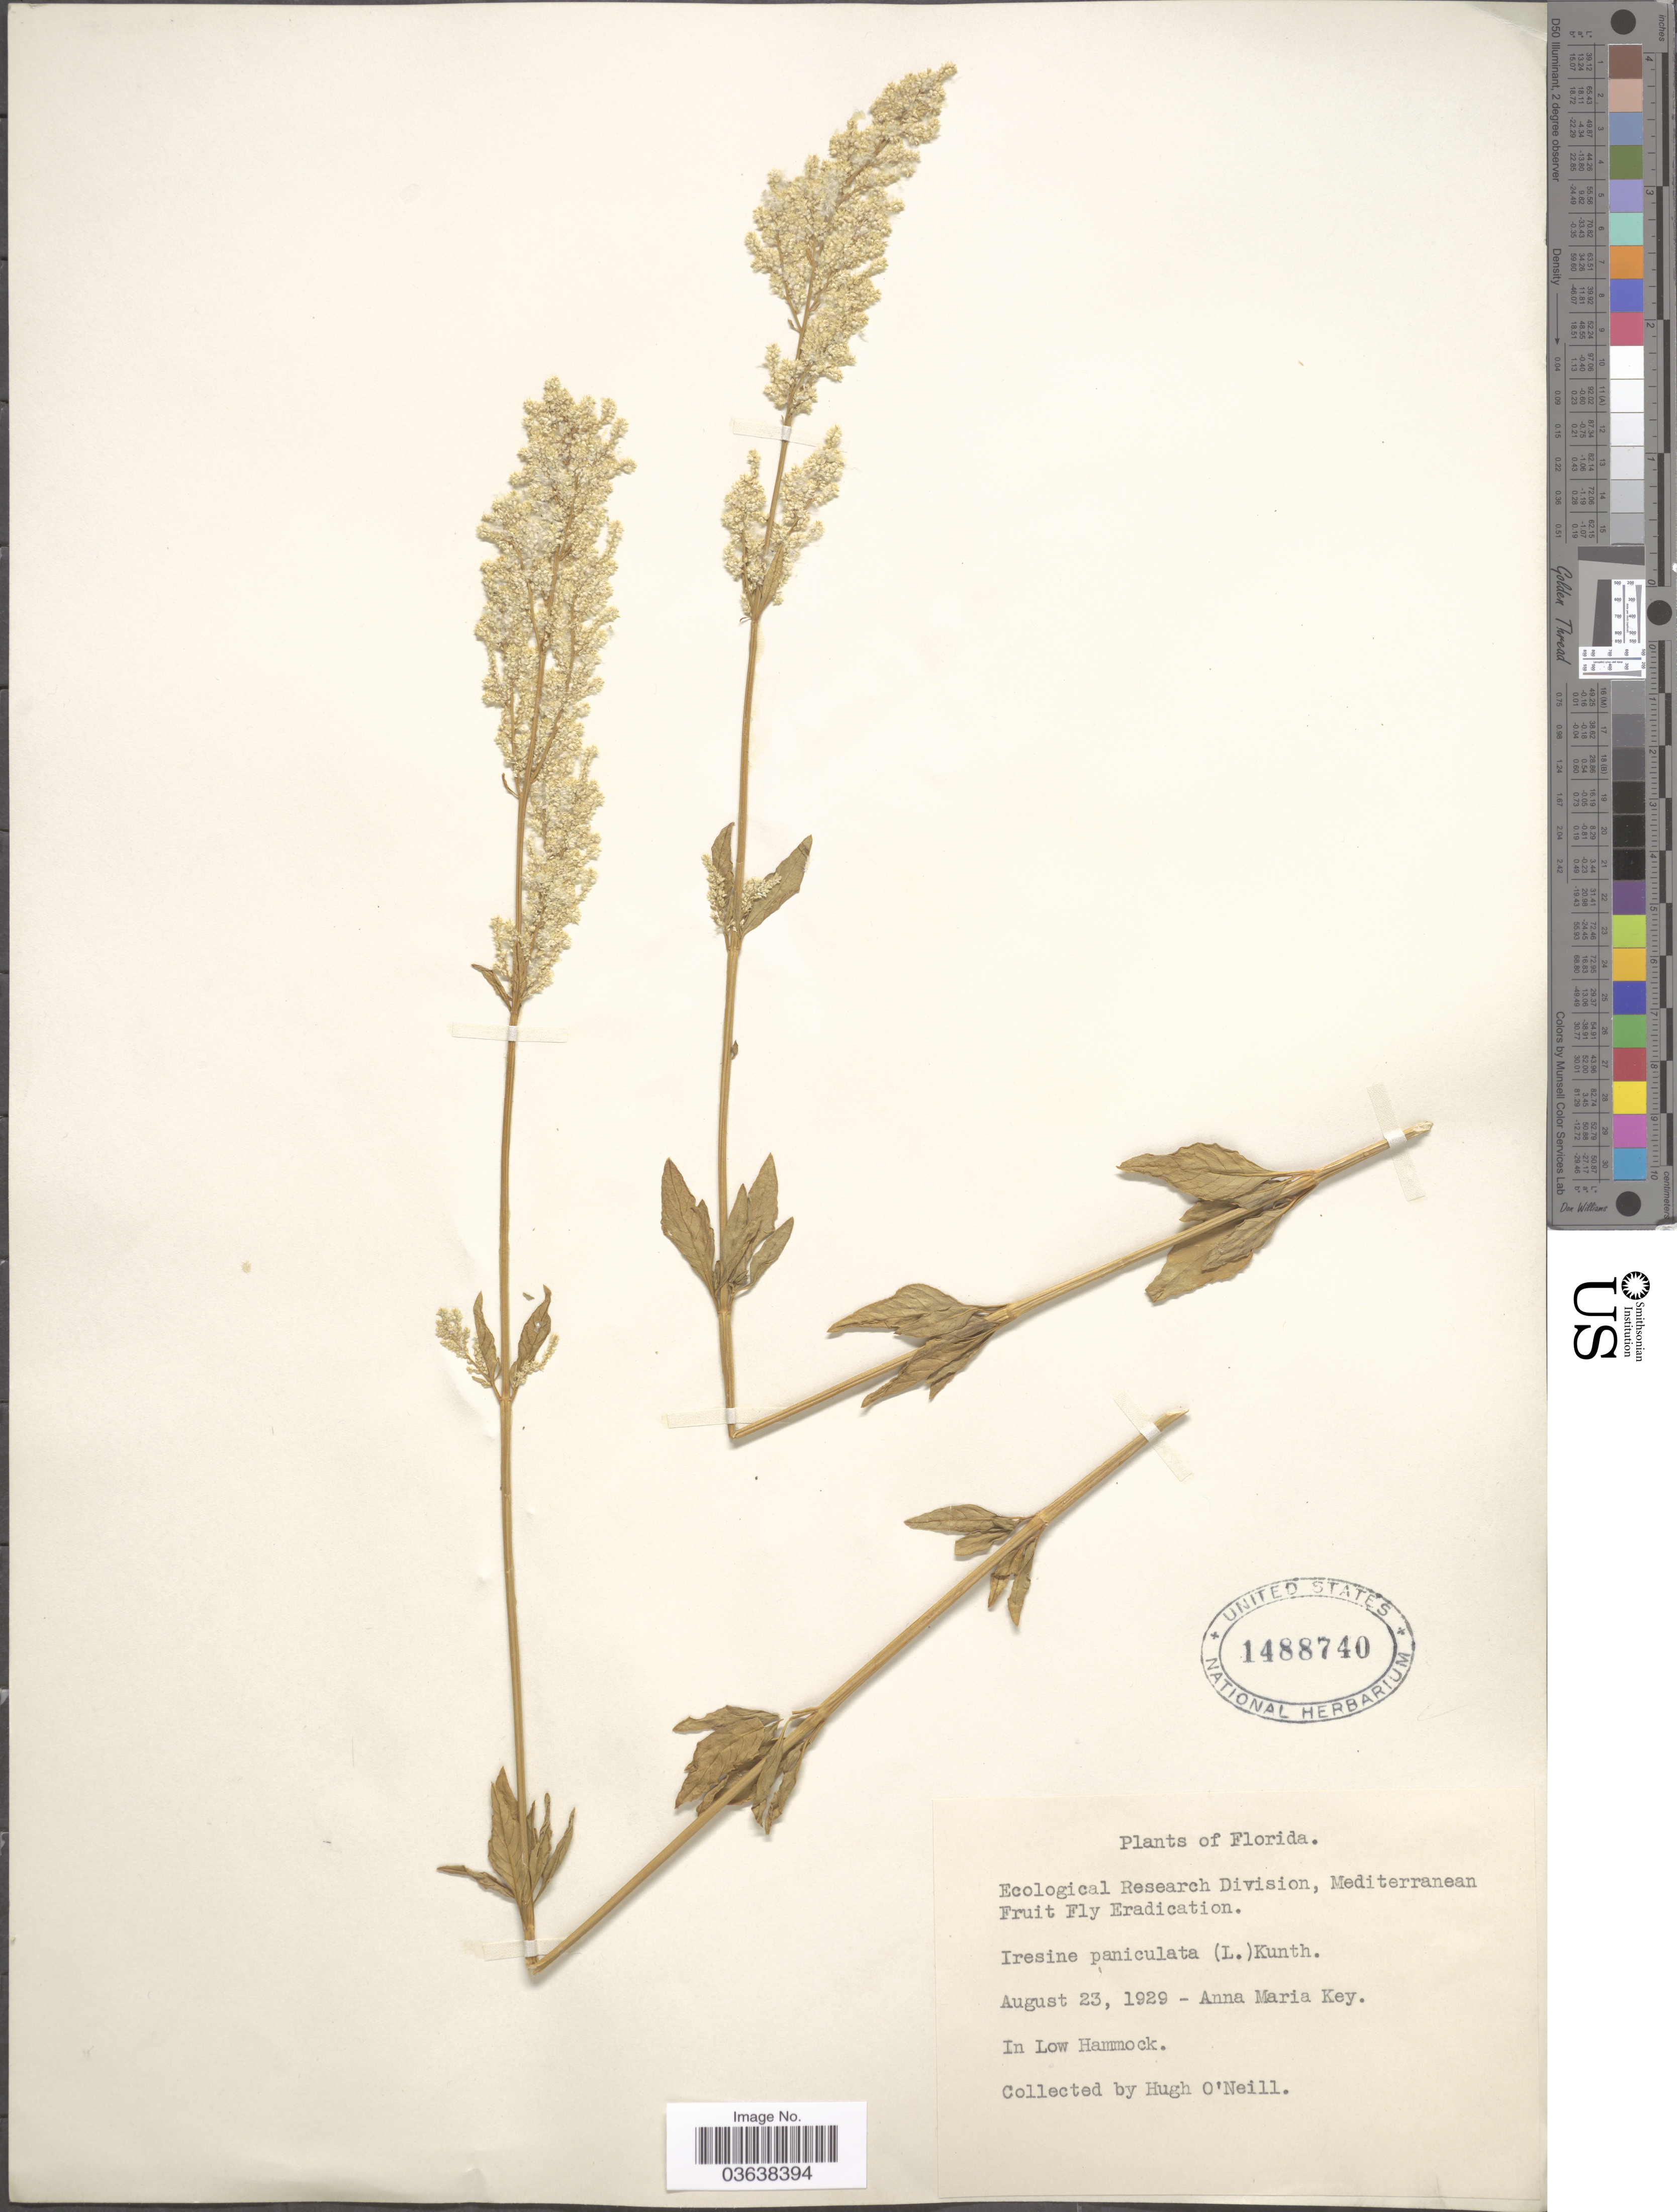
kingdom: Plantae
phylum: Tracheophyta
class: Magnoliopsida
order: Caryophyllales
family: Amaranthaceae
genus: Iresine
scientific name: Iresine celosia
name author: L.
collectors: H. O'Neill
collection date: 1929-08-23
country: United States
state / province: Florida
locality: Anna Maria Key. In Low Hammock.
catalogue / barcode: US 1488740